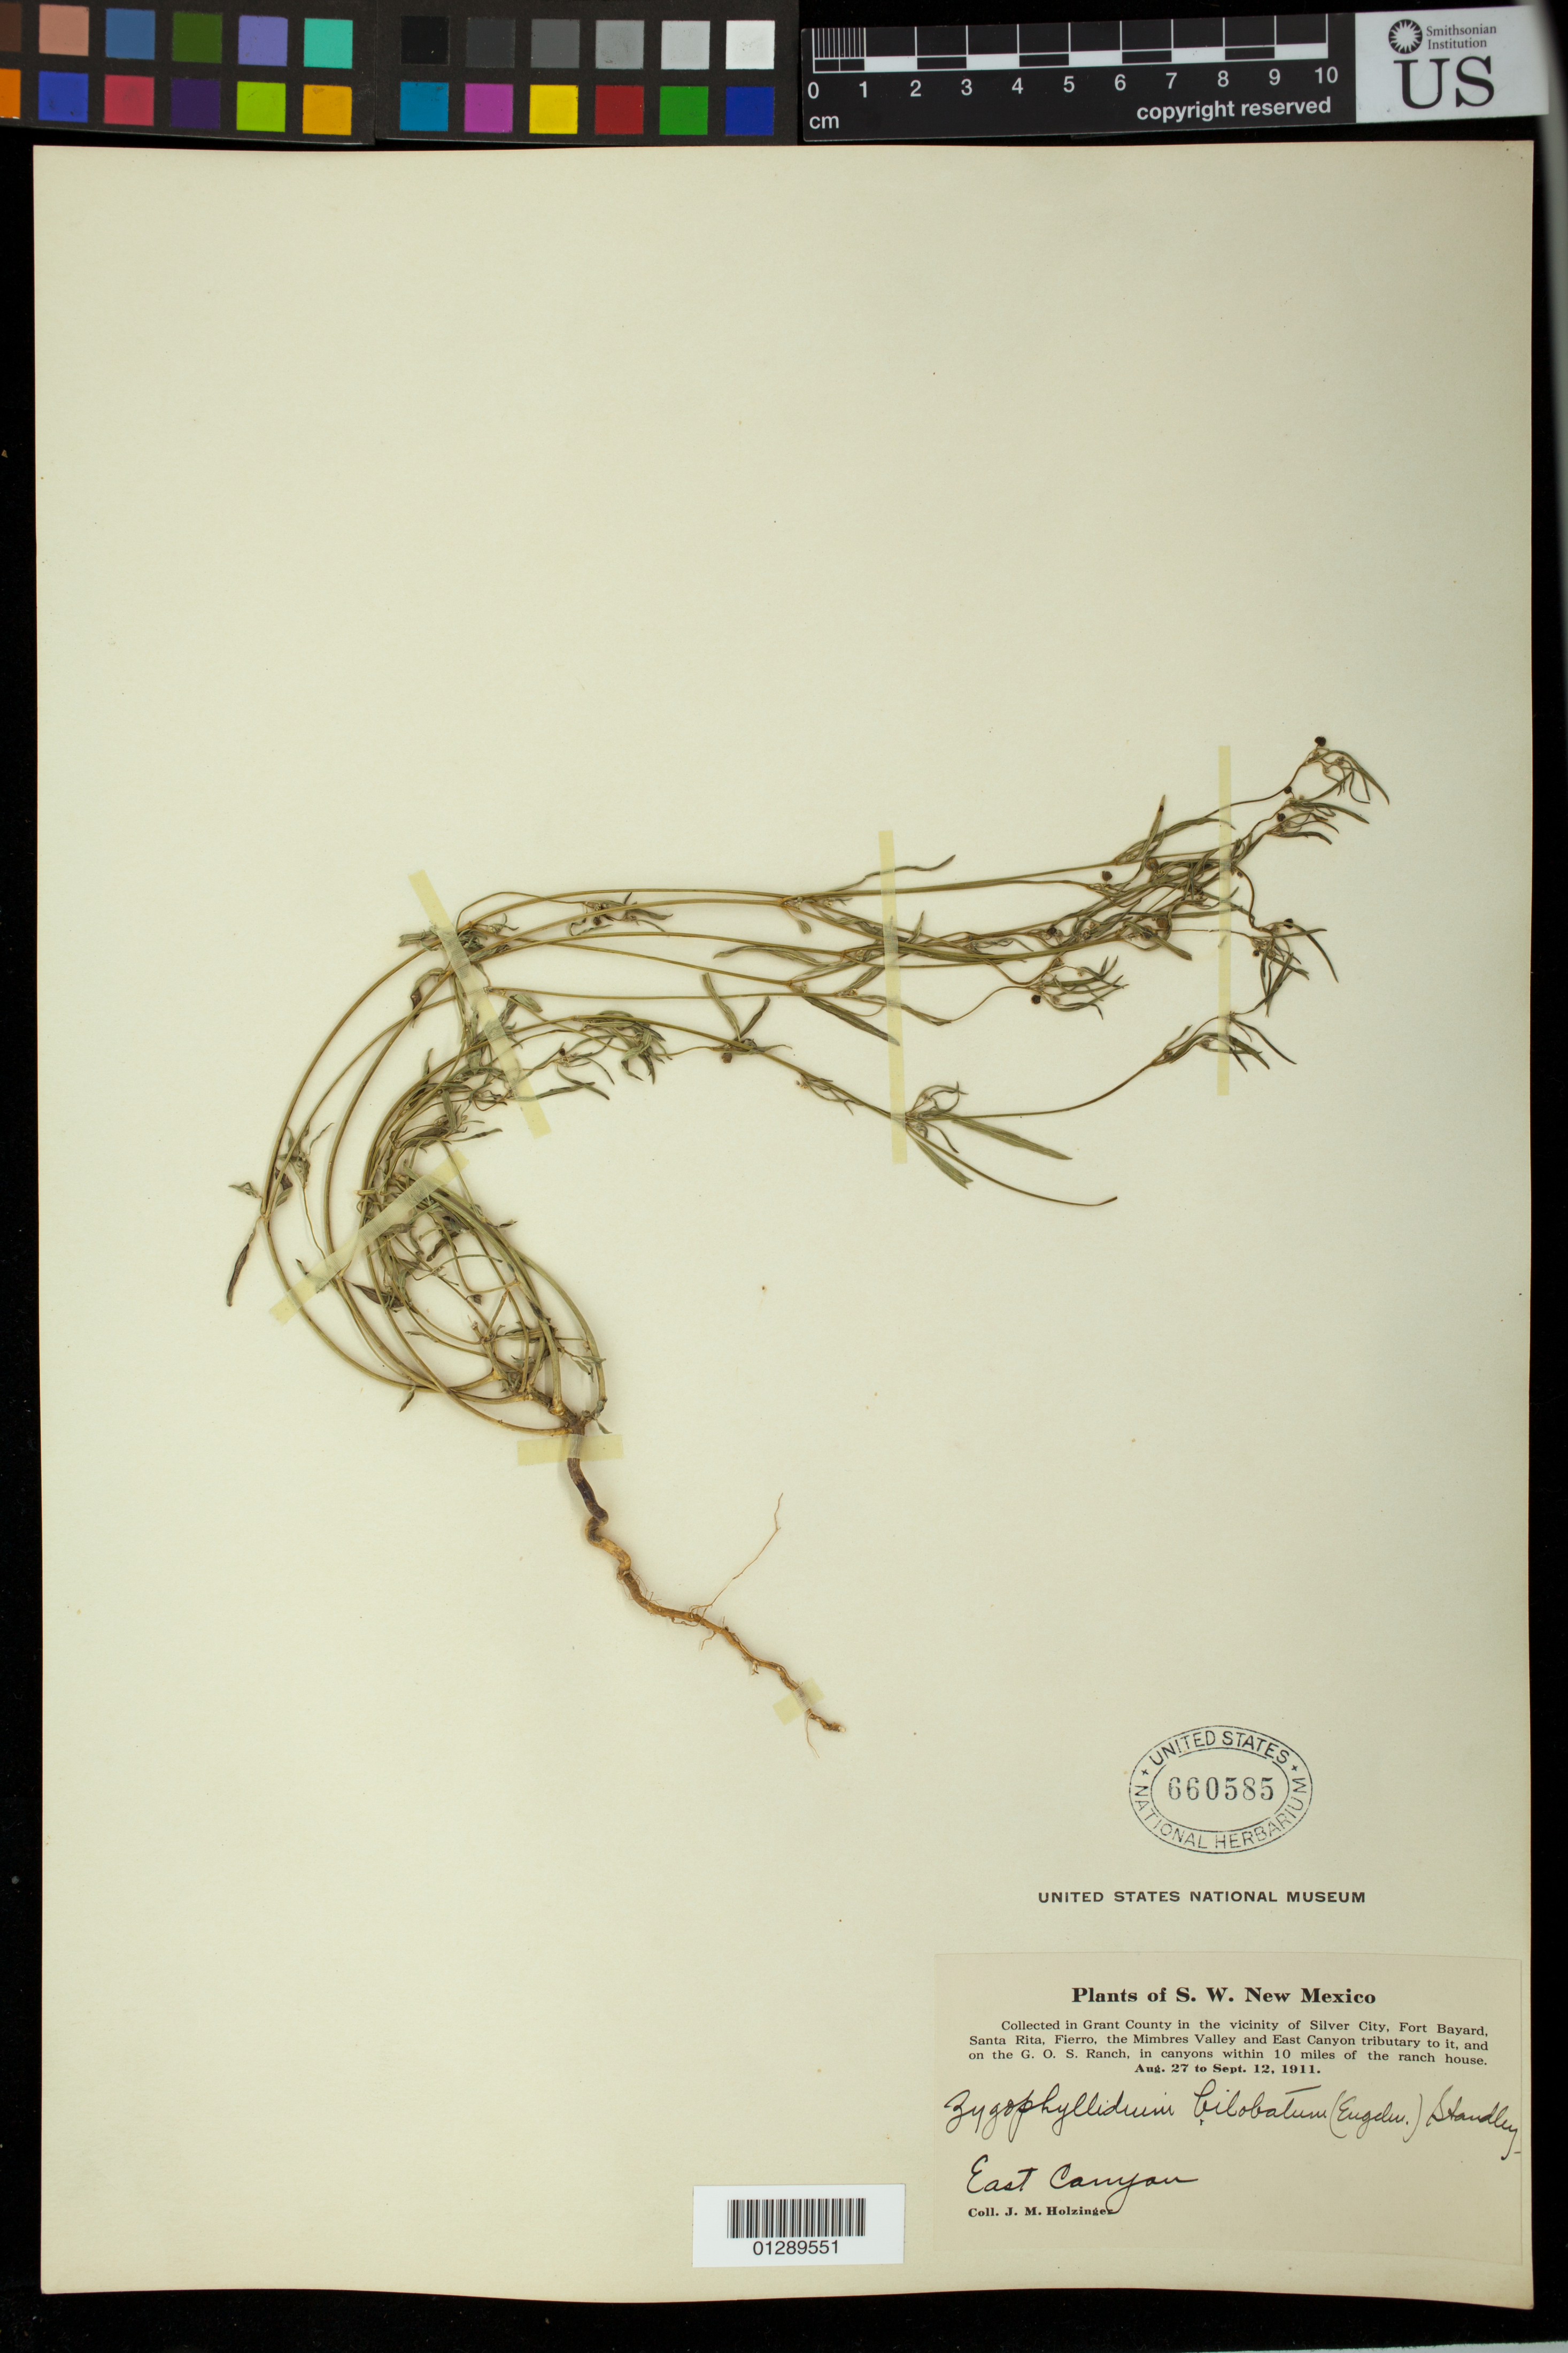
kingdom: Plantae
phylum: Tracheophyta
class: Magnoliopsida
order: Malpighiales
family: Euphorbiaceae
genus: Euphorbia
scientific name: Euphorbia bilobata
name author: Engelm. in Emory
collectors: J. M. Holzinger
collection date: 1911-08-27/1911-09-12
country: United States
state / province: New Mexico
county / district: Colfax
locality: East Canyon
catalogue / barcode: US 660585